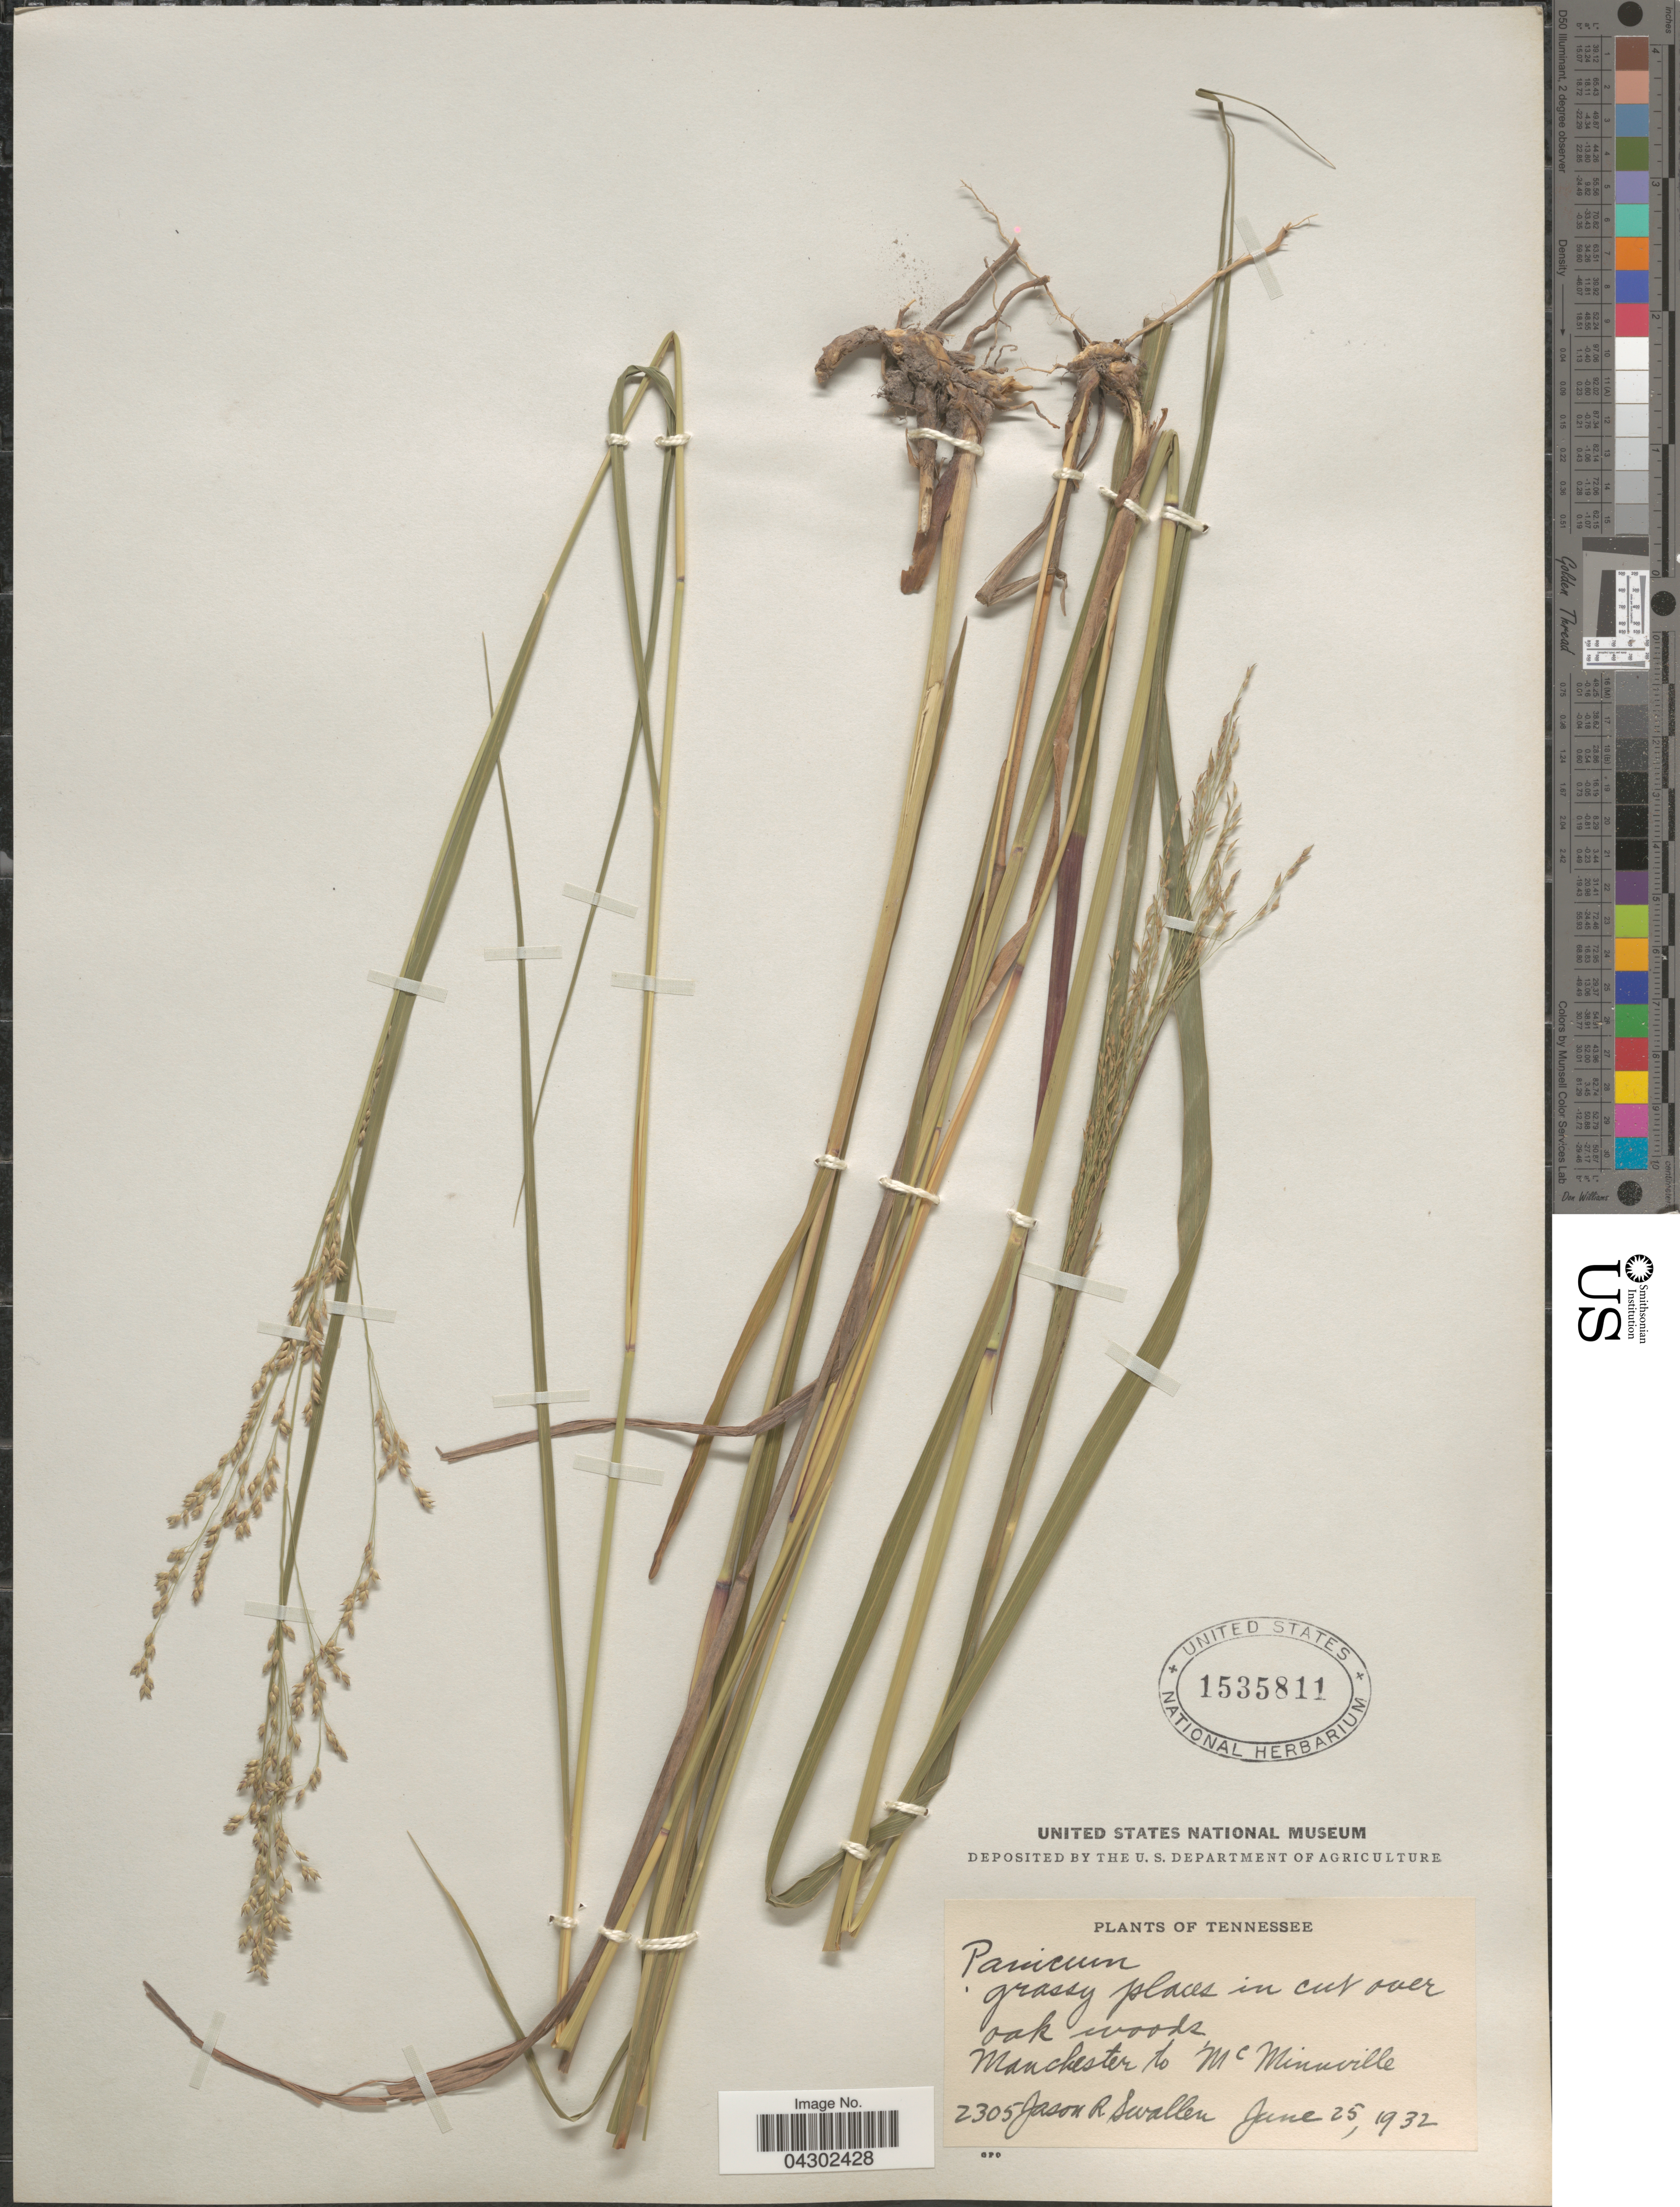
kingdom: Plantae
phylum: Tracheophyta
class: Liliopsida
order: Poales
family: Poaceae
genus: Panicum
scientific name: Panicum virgatum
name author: L.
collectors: J. R. Swallen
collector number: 2305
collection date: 1932-06-25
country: United States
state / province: Tennessee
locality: Grassy places in cut over oak woods. Manchester to McMinnville.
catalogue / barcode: US 1535811